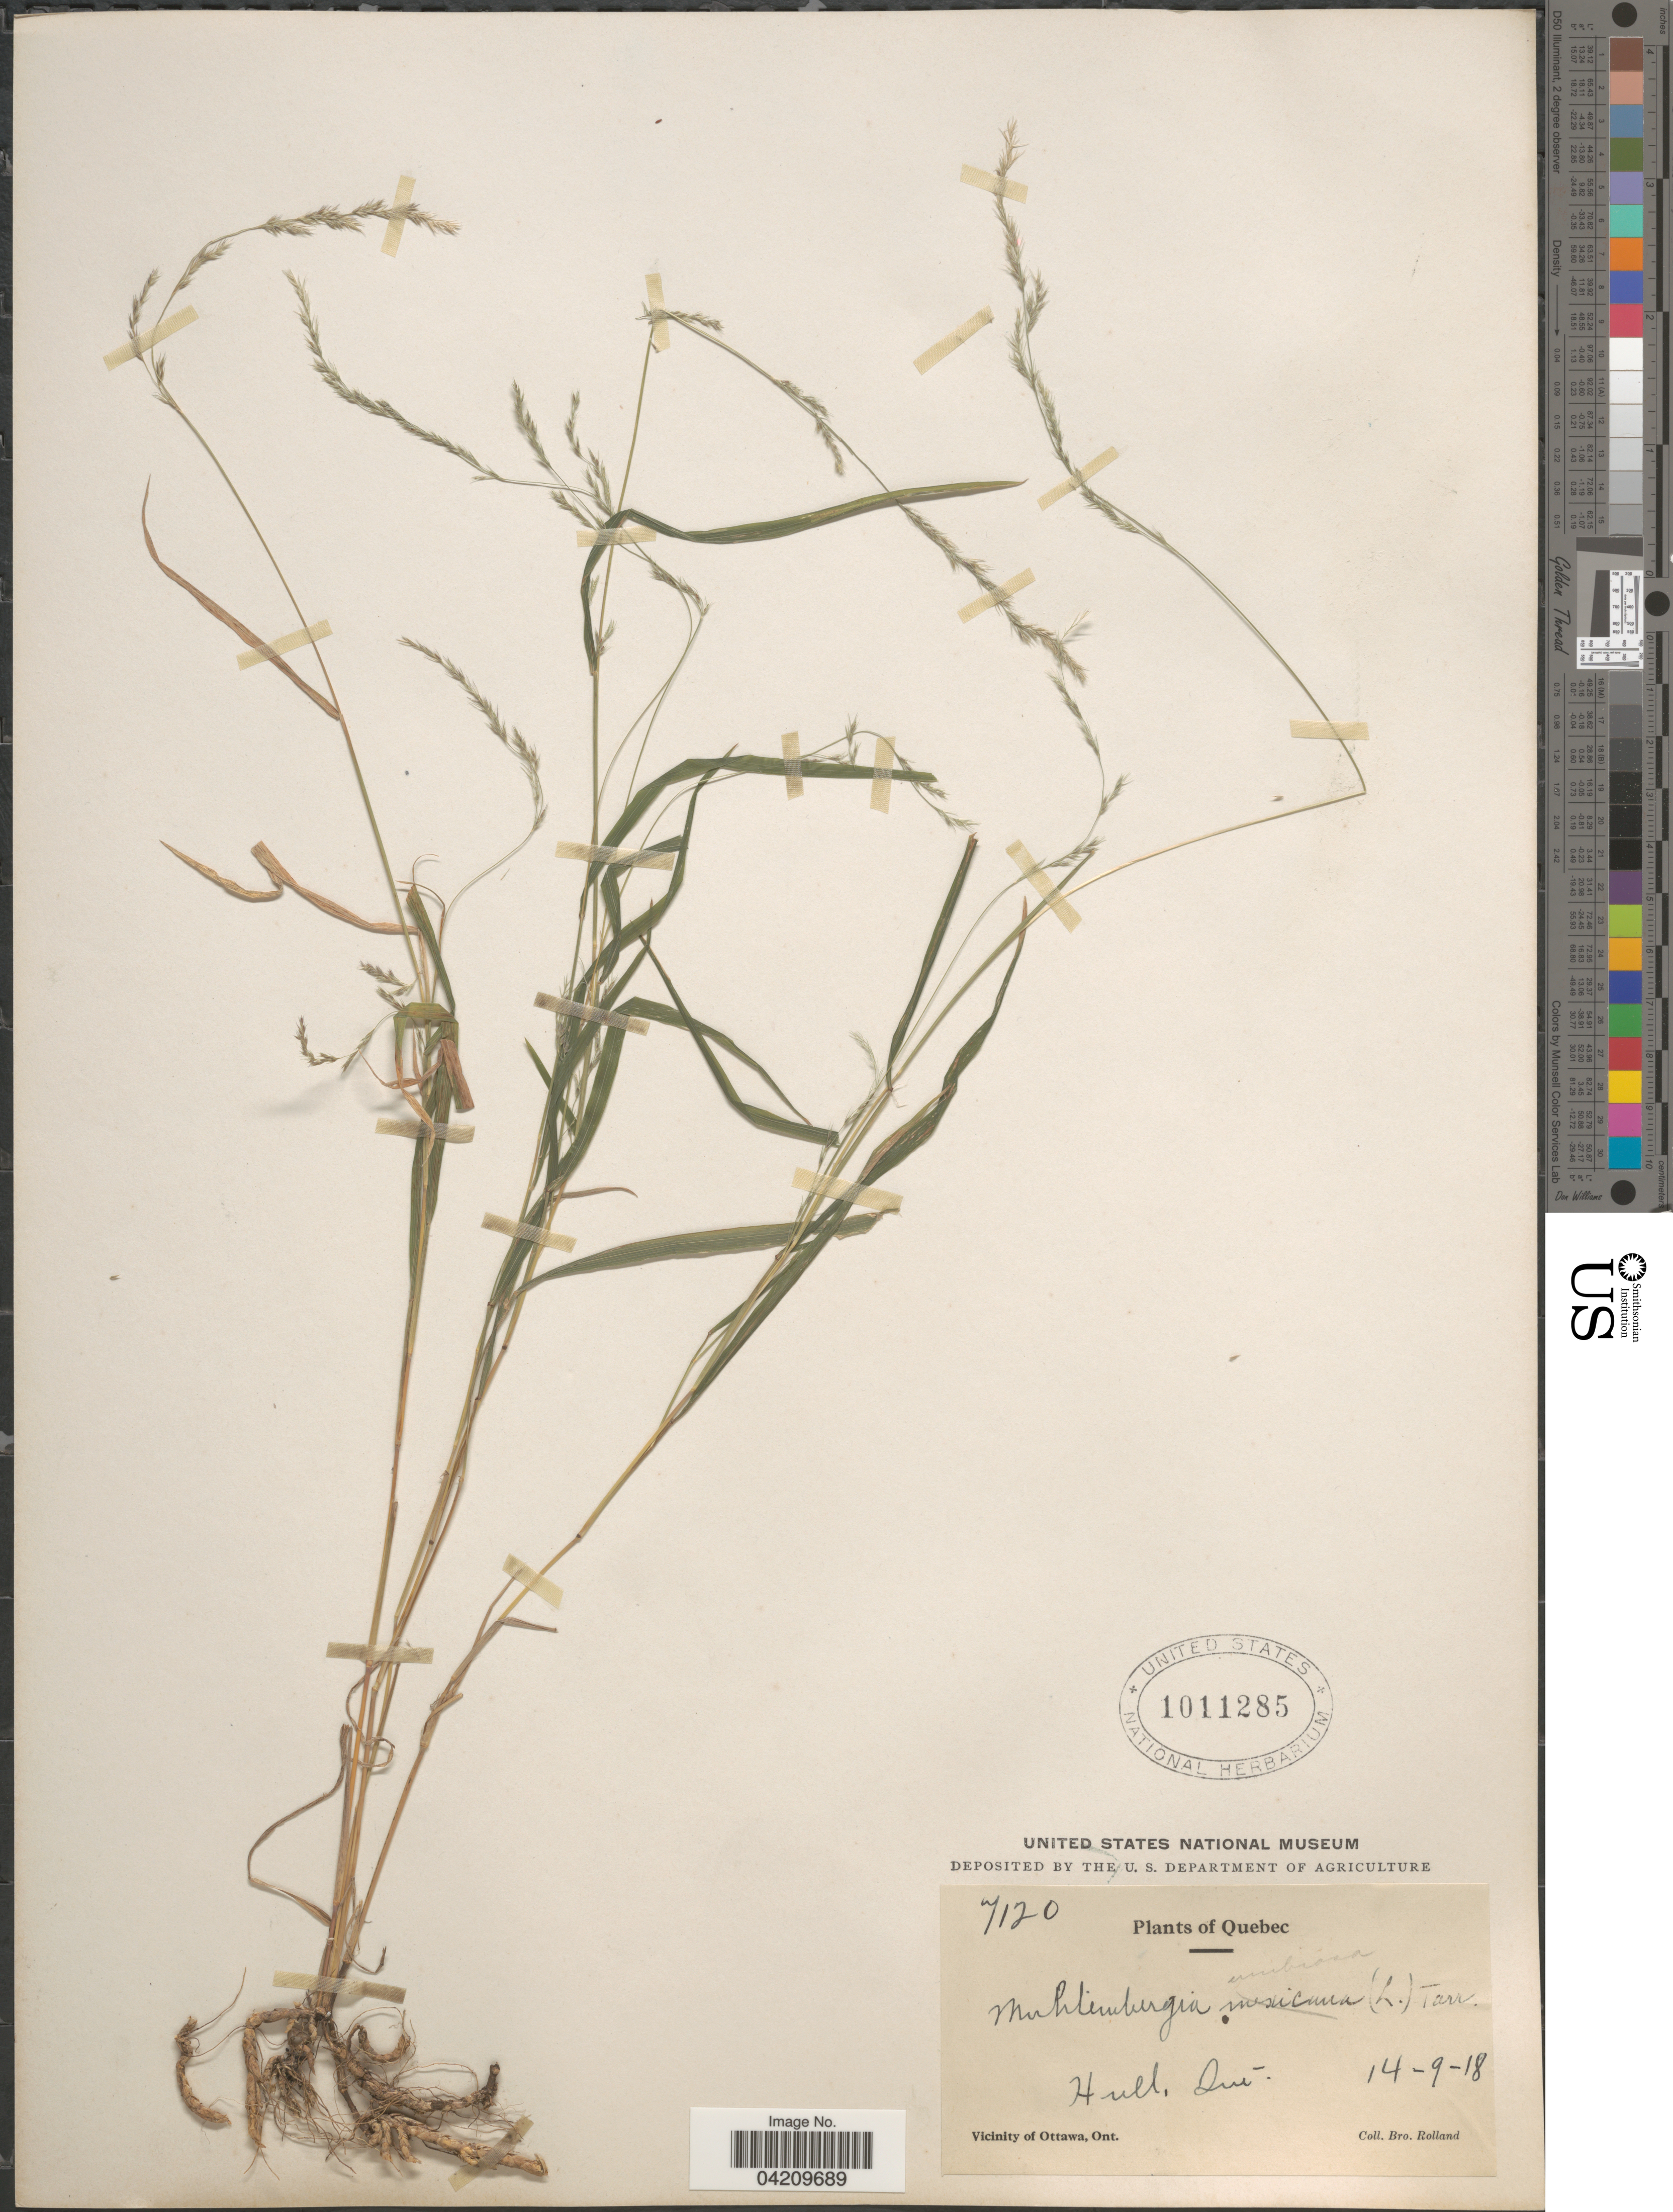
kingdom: Plantae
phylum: Tracheophyta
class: Liliopsida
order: Poales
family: Poaceae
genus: Muhlenbergia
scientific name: Muhlenbergia mexicana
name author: (L.) Trin.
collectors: B. Rolland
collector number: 7120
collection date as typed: Transcribed d/m/y: 14/9/18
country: Canada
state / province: Quebec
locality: Hull.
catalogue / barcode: US 1011285